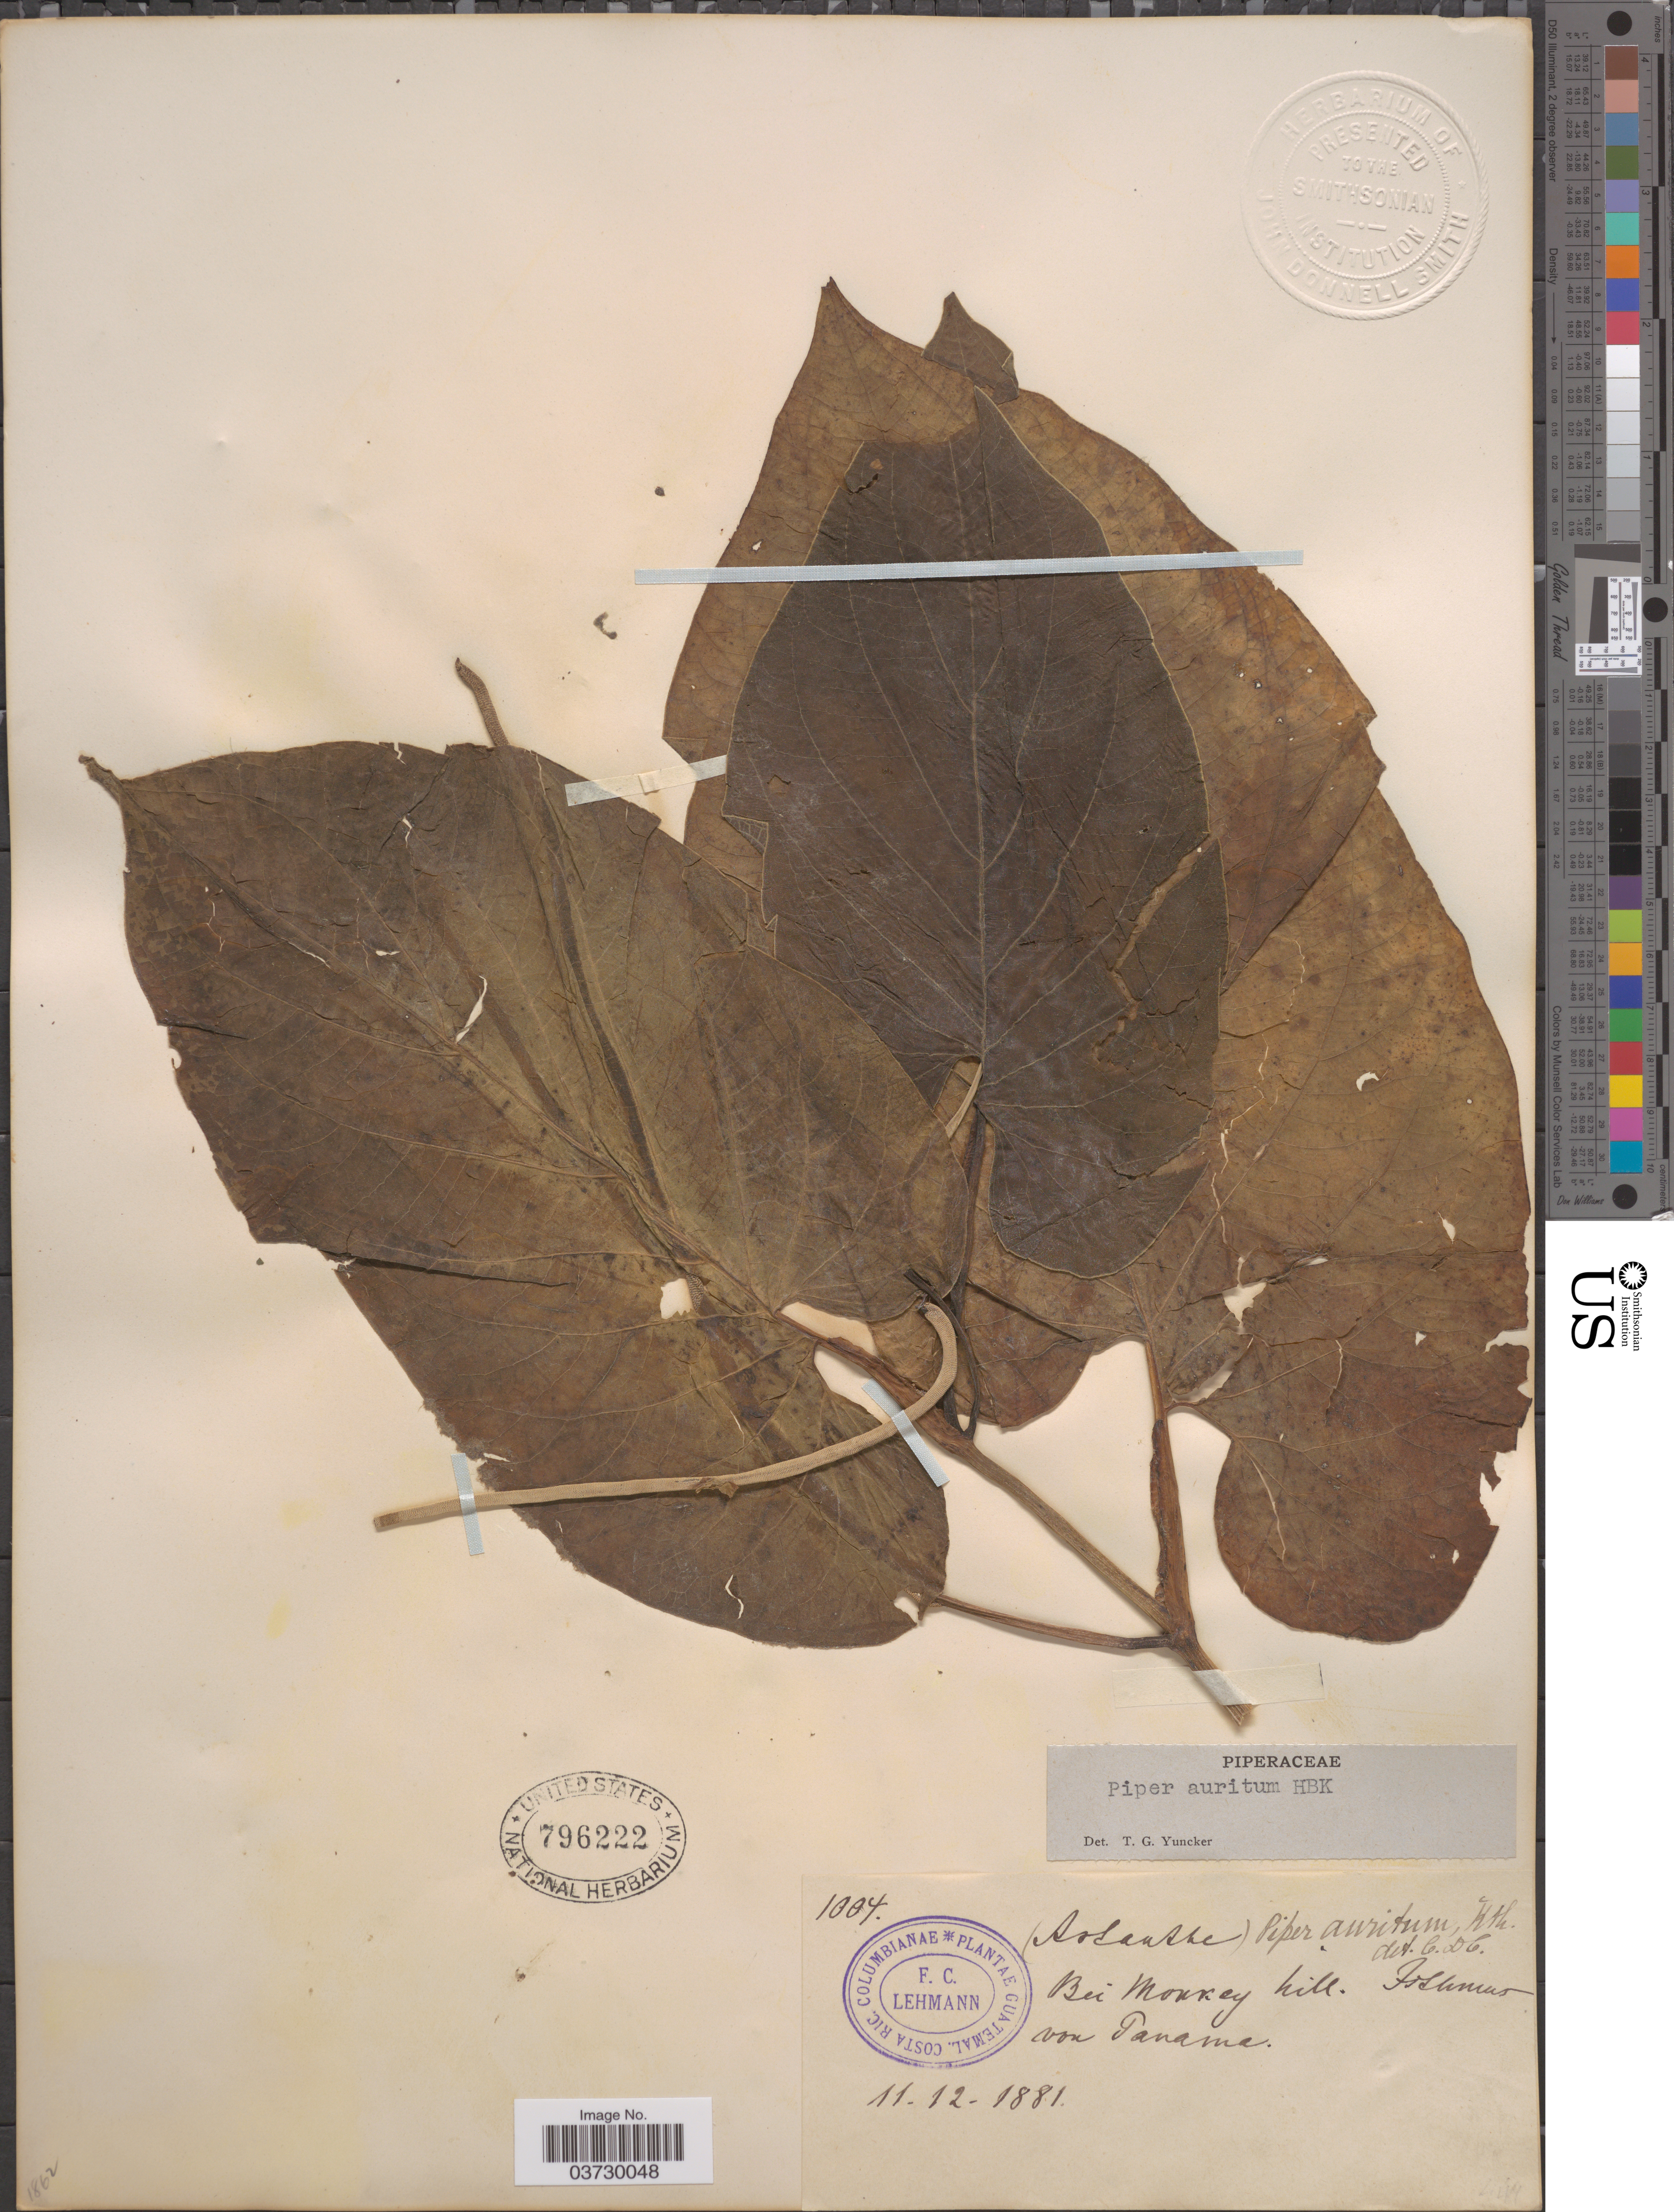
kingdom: Plantae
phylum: Tracheophyta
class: Magnoliopsida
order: Piperales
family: Piperaceae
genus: Piper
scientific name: Piper auritum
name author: Kunth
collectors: F. C. Lehmann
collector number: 1004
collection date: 1881-12-11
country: Panama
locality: Bei Monkey hill. Isthmus von Panama.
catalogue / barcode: US 796222